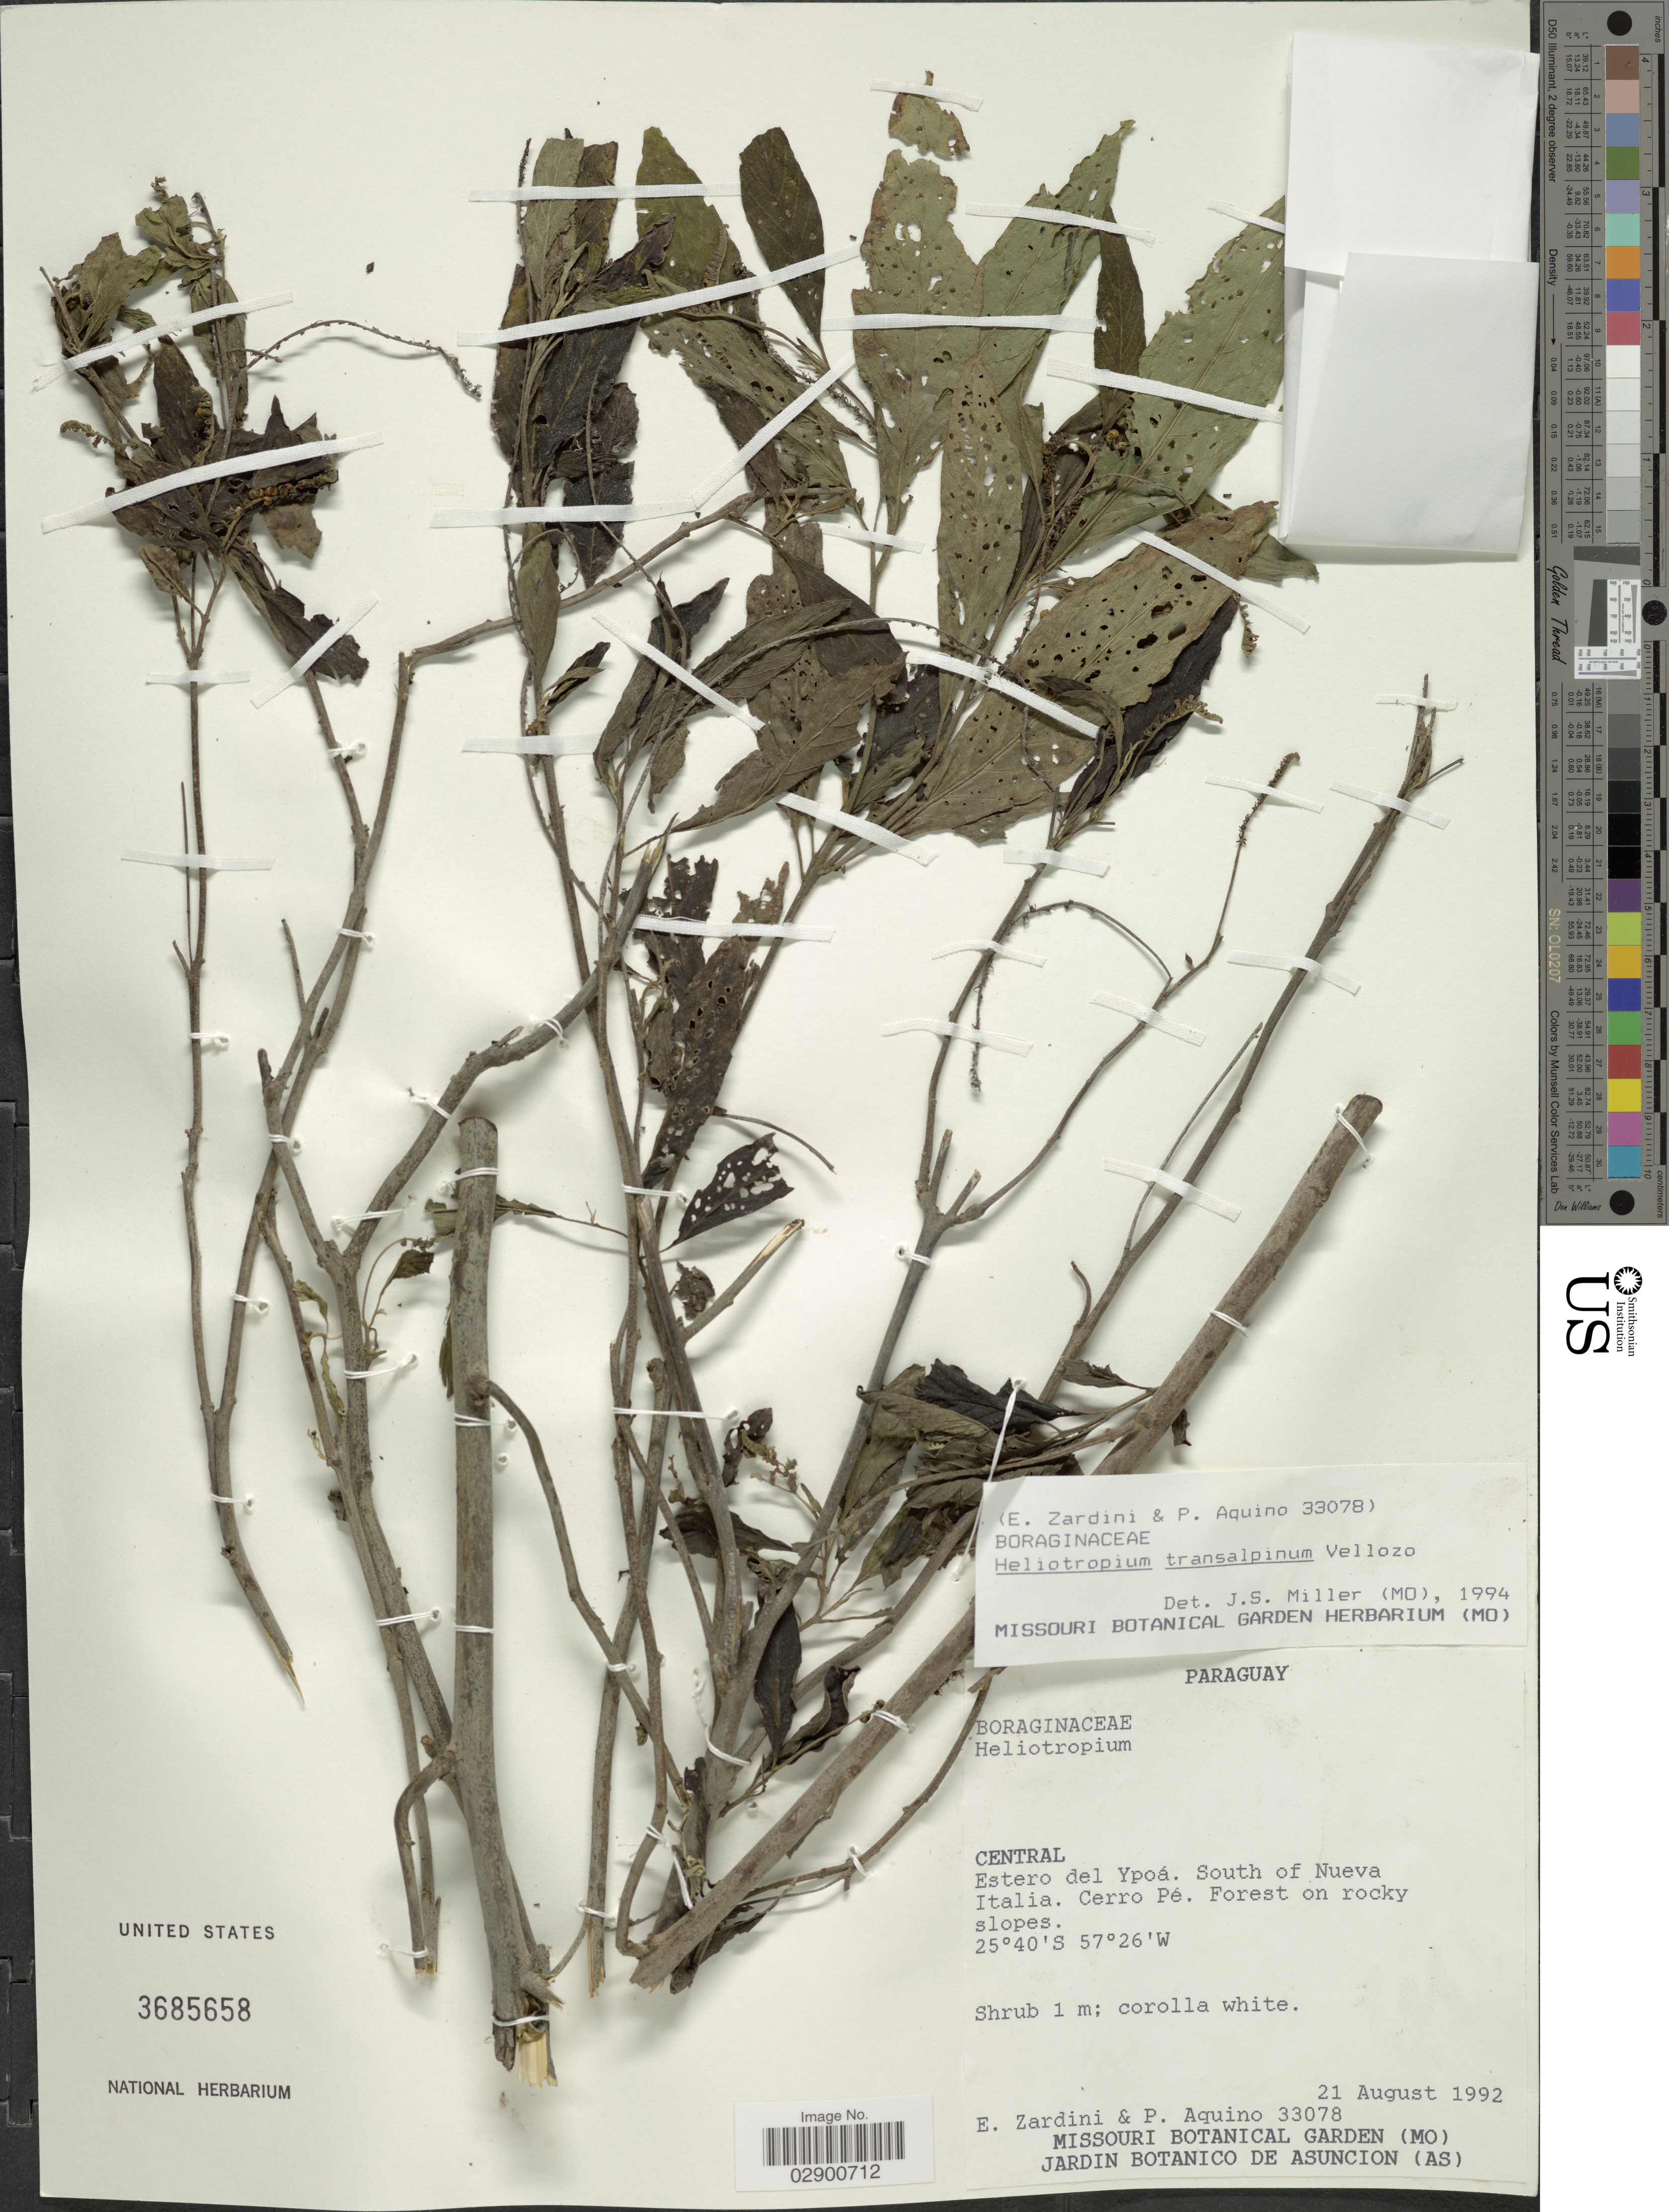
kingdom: Plantae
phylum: Tracheophyta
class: Magnoliopsida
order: Boraginales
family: Heliotropiaceae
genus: Heliotropium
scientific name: Heliotropium transalpinum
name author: Vell.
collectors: E. Zardini & P. Aquino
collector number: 33078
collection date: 1992-08-21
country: Paraguay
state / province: Central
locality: Estero del Ypoá. South of Nueva Italia. Cerro Pé.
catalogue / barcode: US 3685658